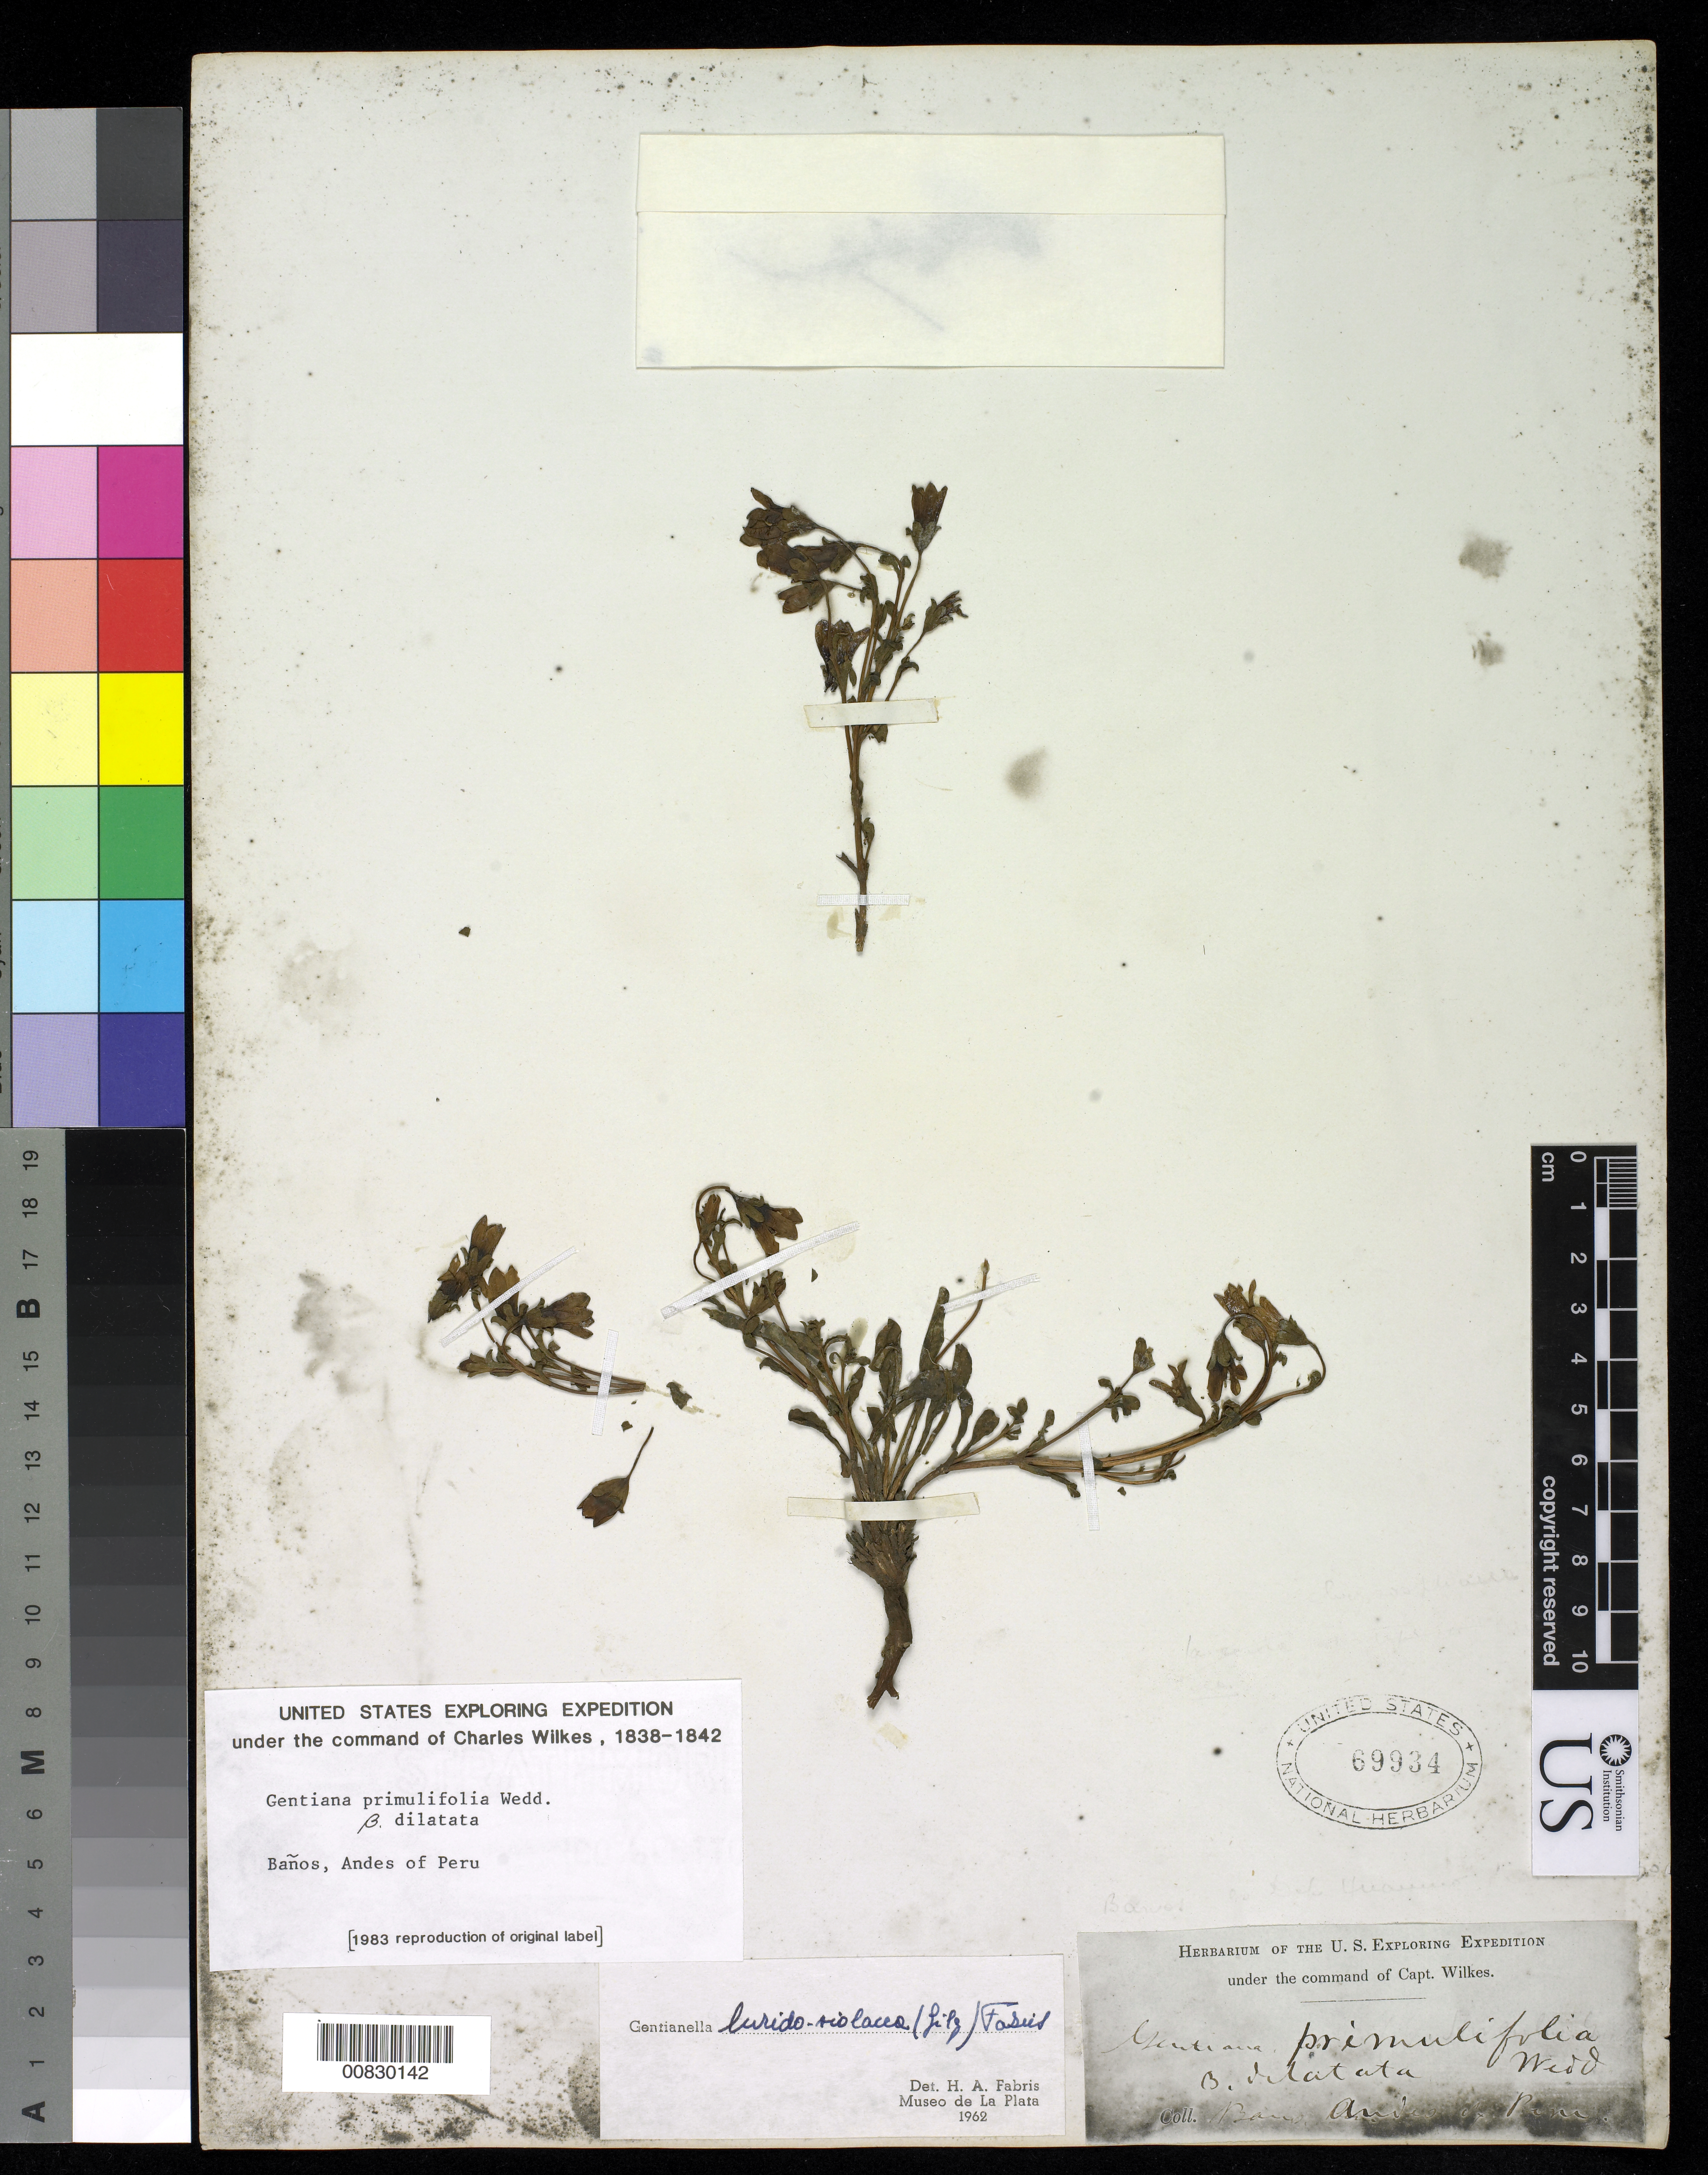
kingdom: Plantae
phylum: Tracheophyta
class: Magnoliopsida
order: Gentianales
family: Gentianaceae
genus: Gentiana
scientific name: Gentiana luridoviolacea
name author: Gilg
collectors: Wilkes Explor. Exped.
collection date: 1838/1842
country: Peru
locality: Banos, Andes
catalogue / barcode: US 69934